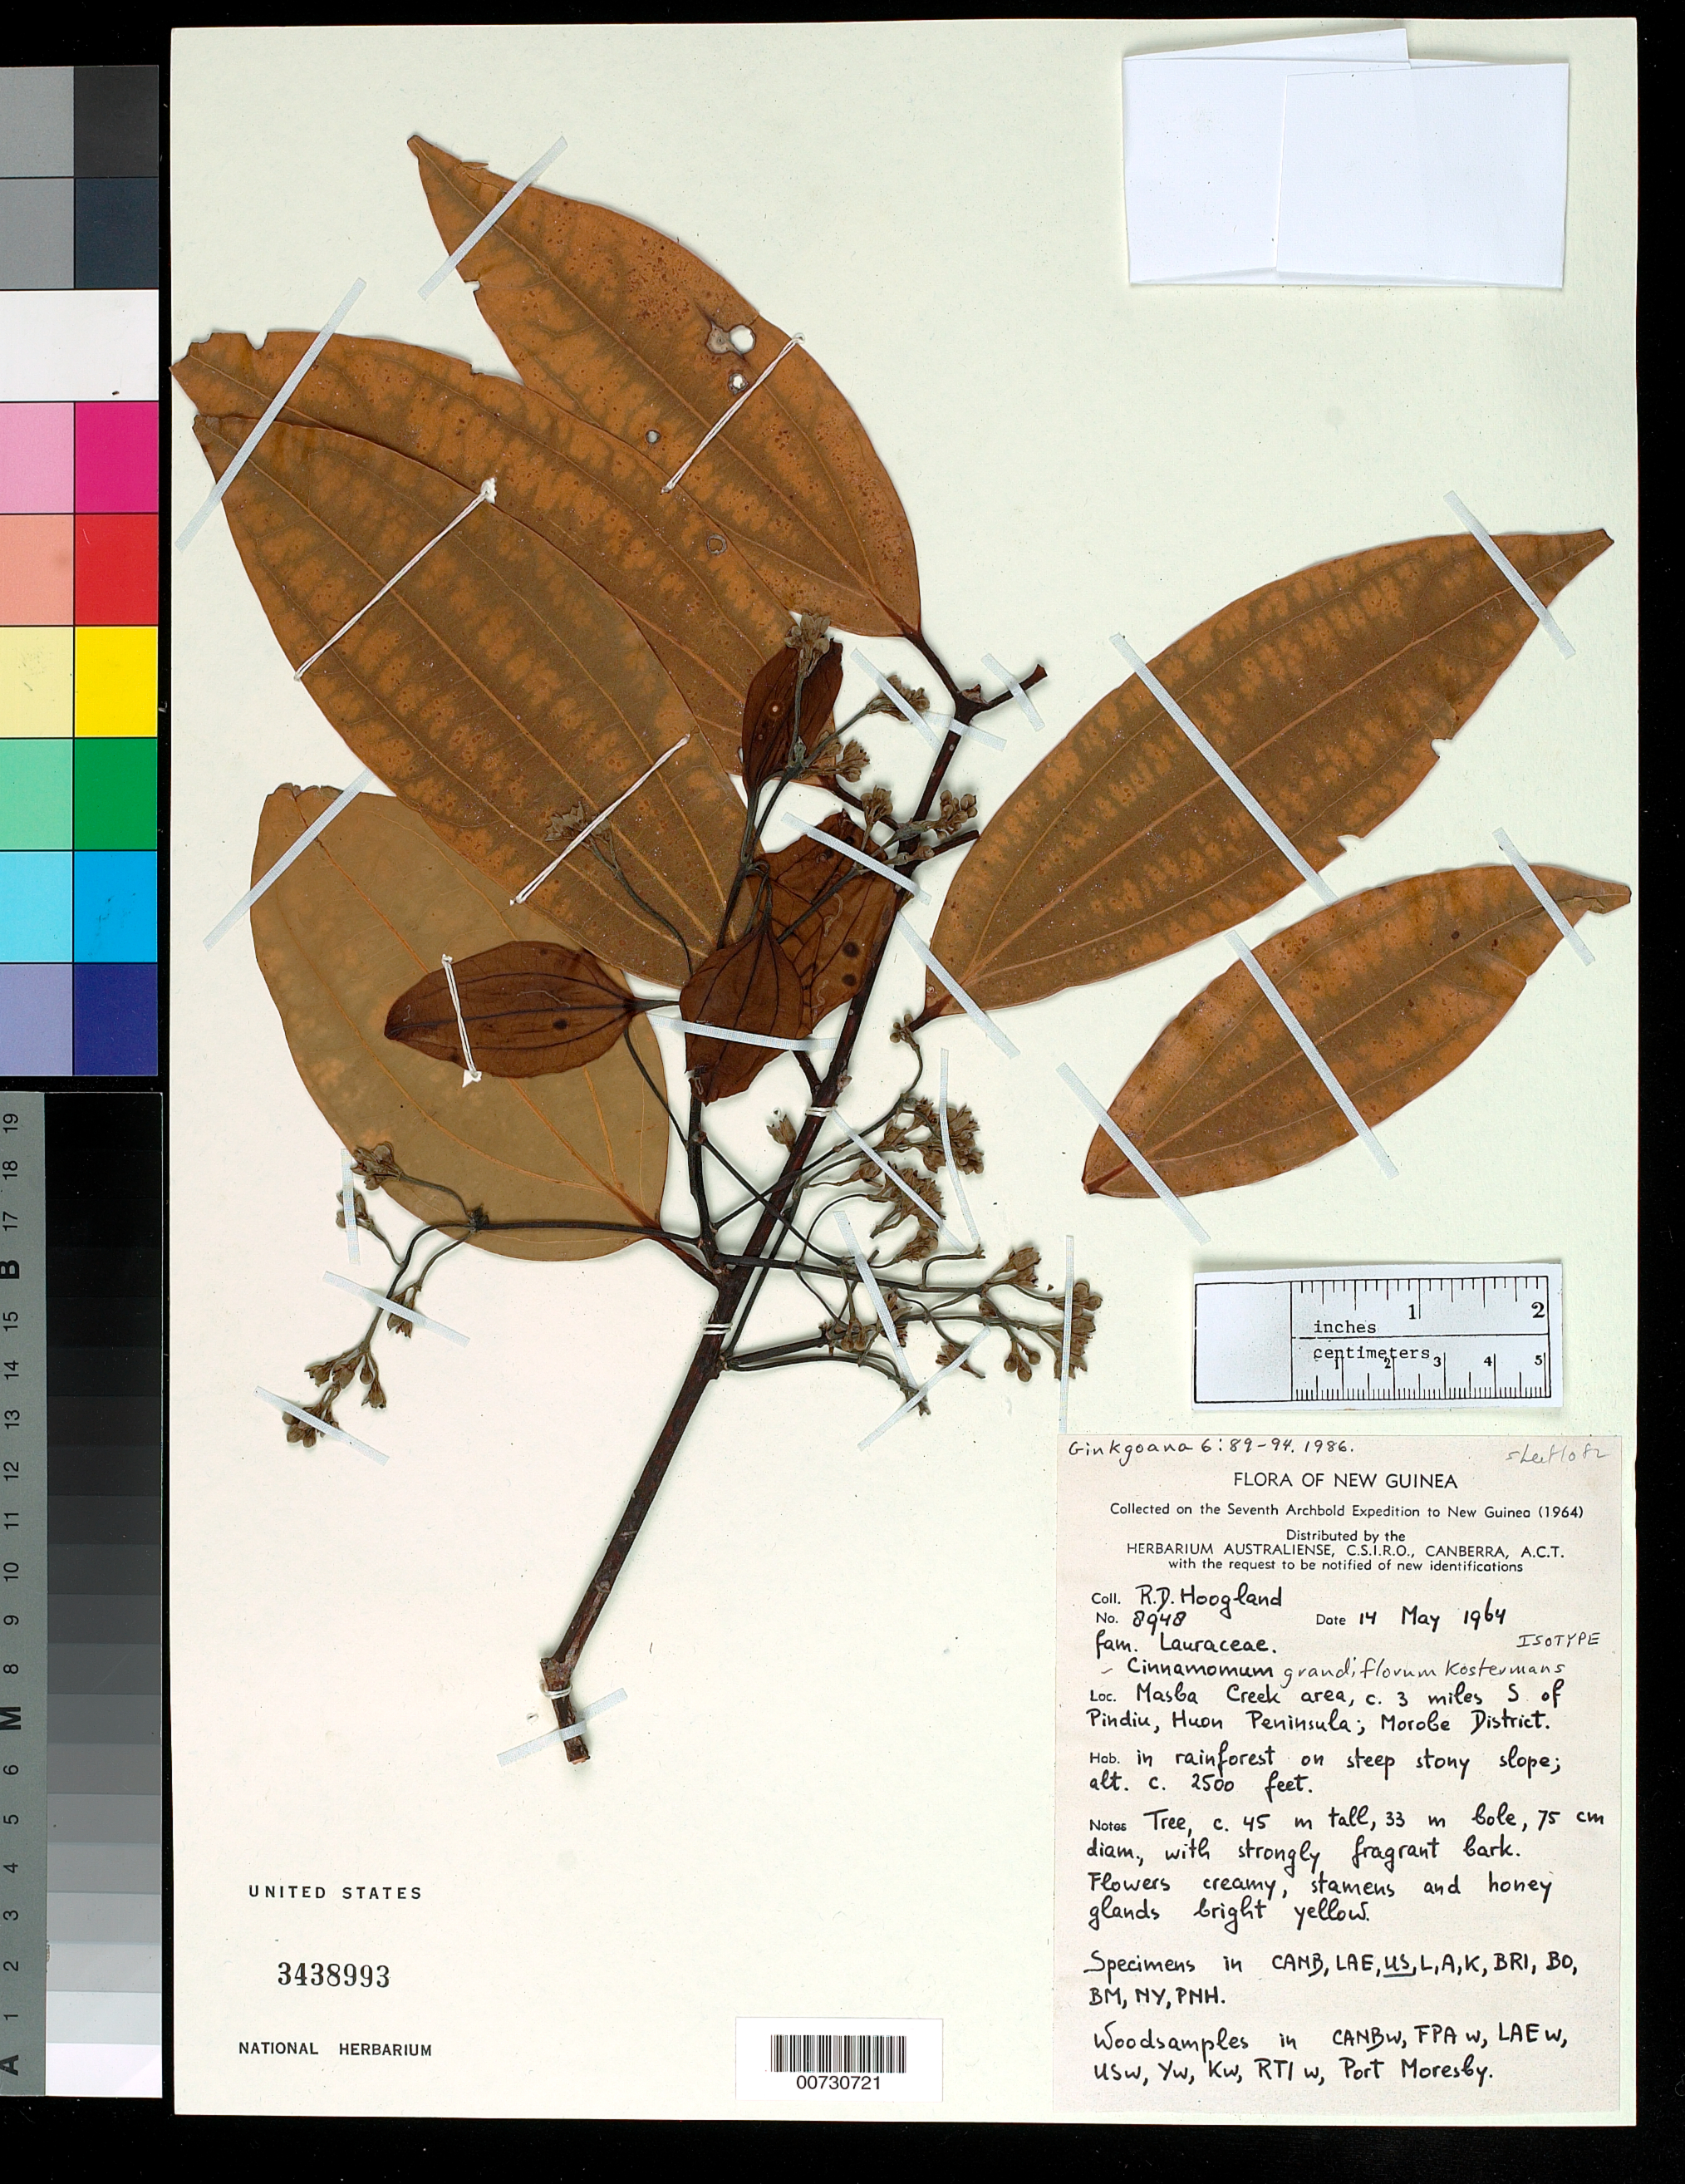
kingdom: Plantae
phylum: Tracheophyta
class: Magnoliopsida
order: Laurales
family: Lauraceae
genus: Cinnamomum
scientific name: Cinnamomum grandiflorum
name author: Kosterm.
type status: Isotype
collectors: R. D. Hoogland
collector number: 8948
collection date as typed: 14 May 1964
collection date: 1964-05-14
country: Papua New Guinea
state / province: Morobe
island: New Guinea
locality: Masba Creek area, c. 3 mi. S of Pindiu, Houn Peninsula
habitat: In rainforest on steep stony slope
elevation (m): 762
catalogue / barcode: US 3438993